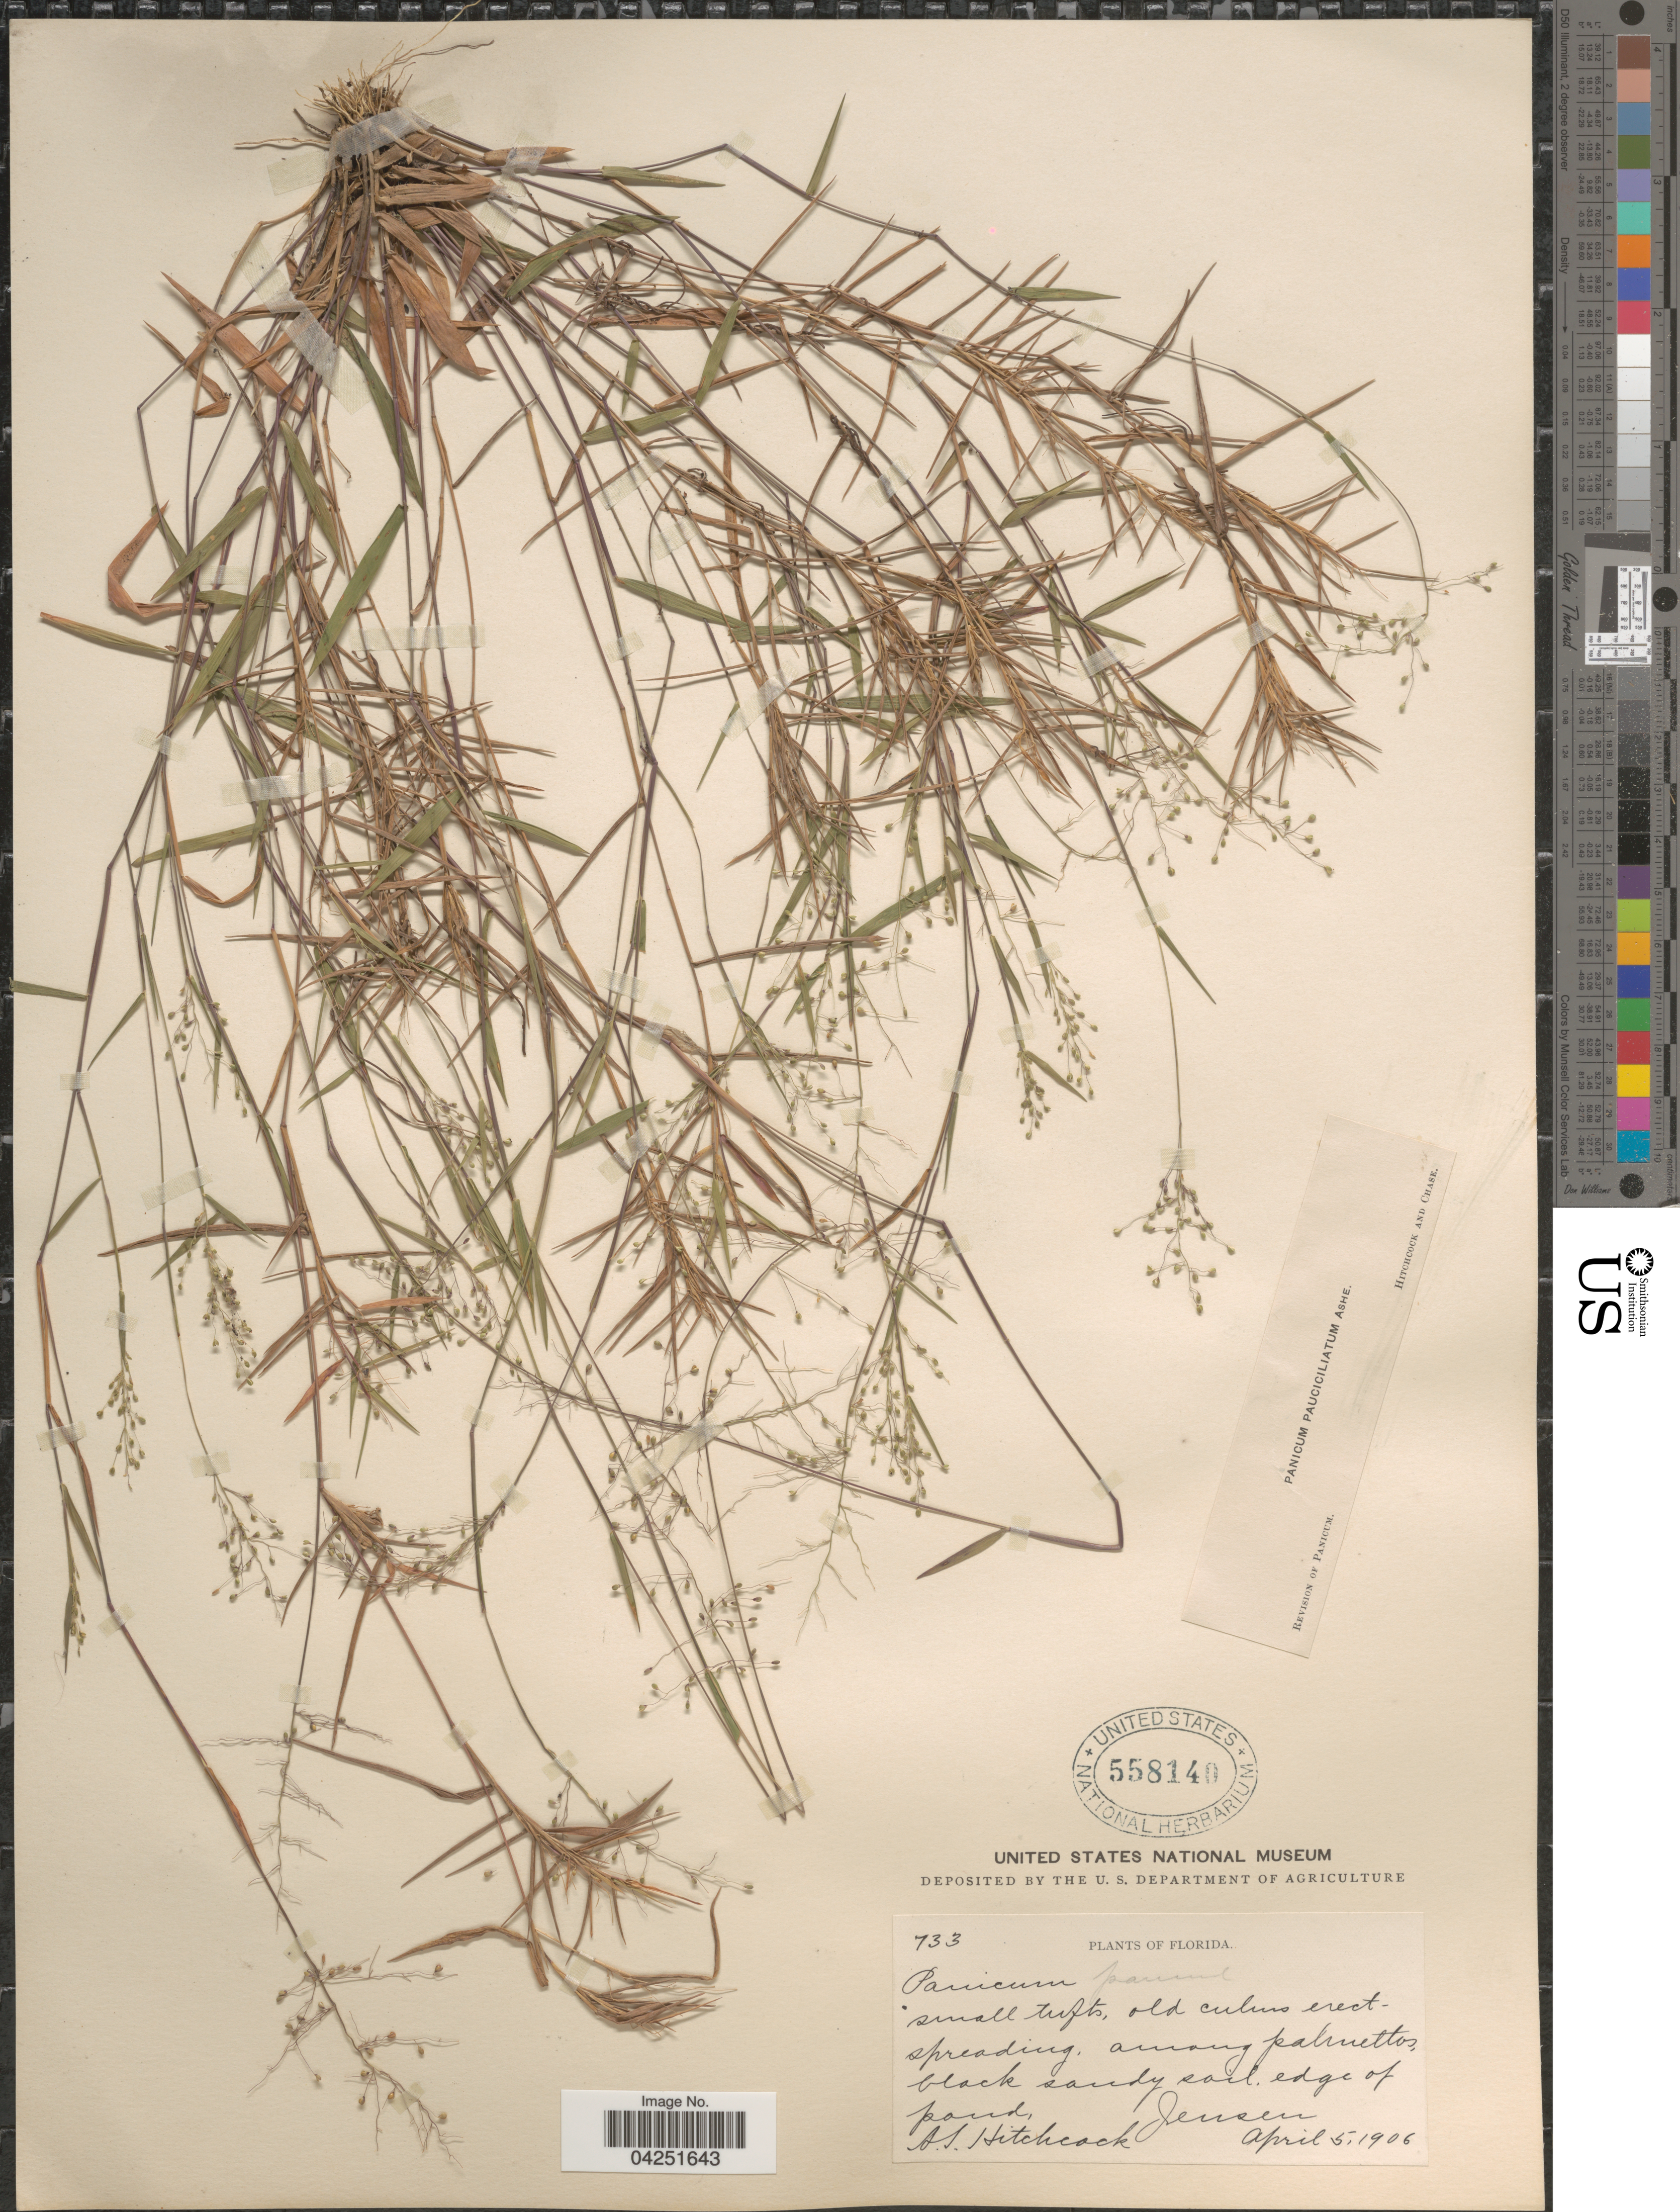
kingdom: Plantae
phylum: Tracheophyta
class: Liliopsida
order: Poales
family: Poaceae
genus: Dichanthelium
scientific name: Dichanthelium acuminatum var. acuminatum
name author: (Sw.) Gould & C.A. Clark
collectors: A. S. Hitchcock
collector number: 733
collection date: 1906-04-05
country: United States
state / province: Florida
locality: Among palmettos black sandy soil edge of pond, Jensen.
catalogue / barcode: US 558140